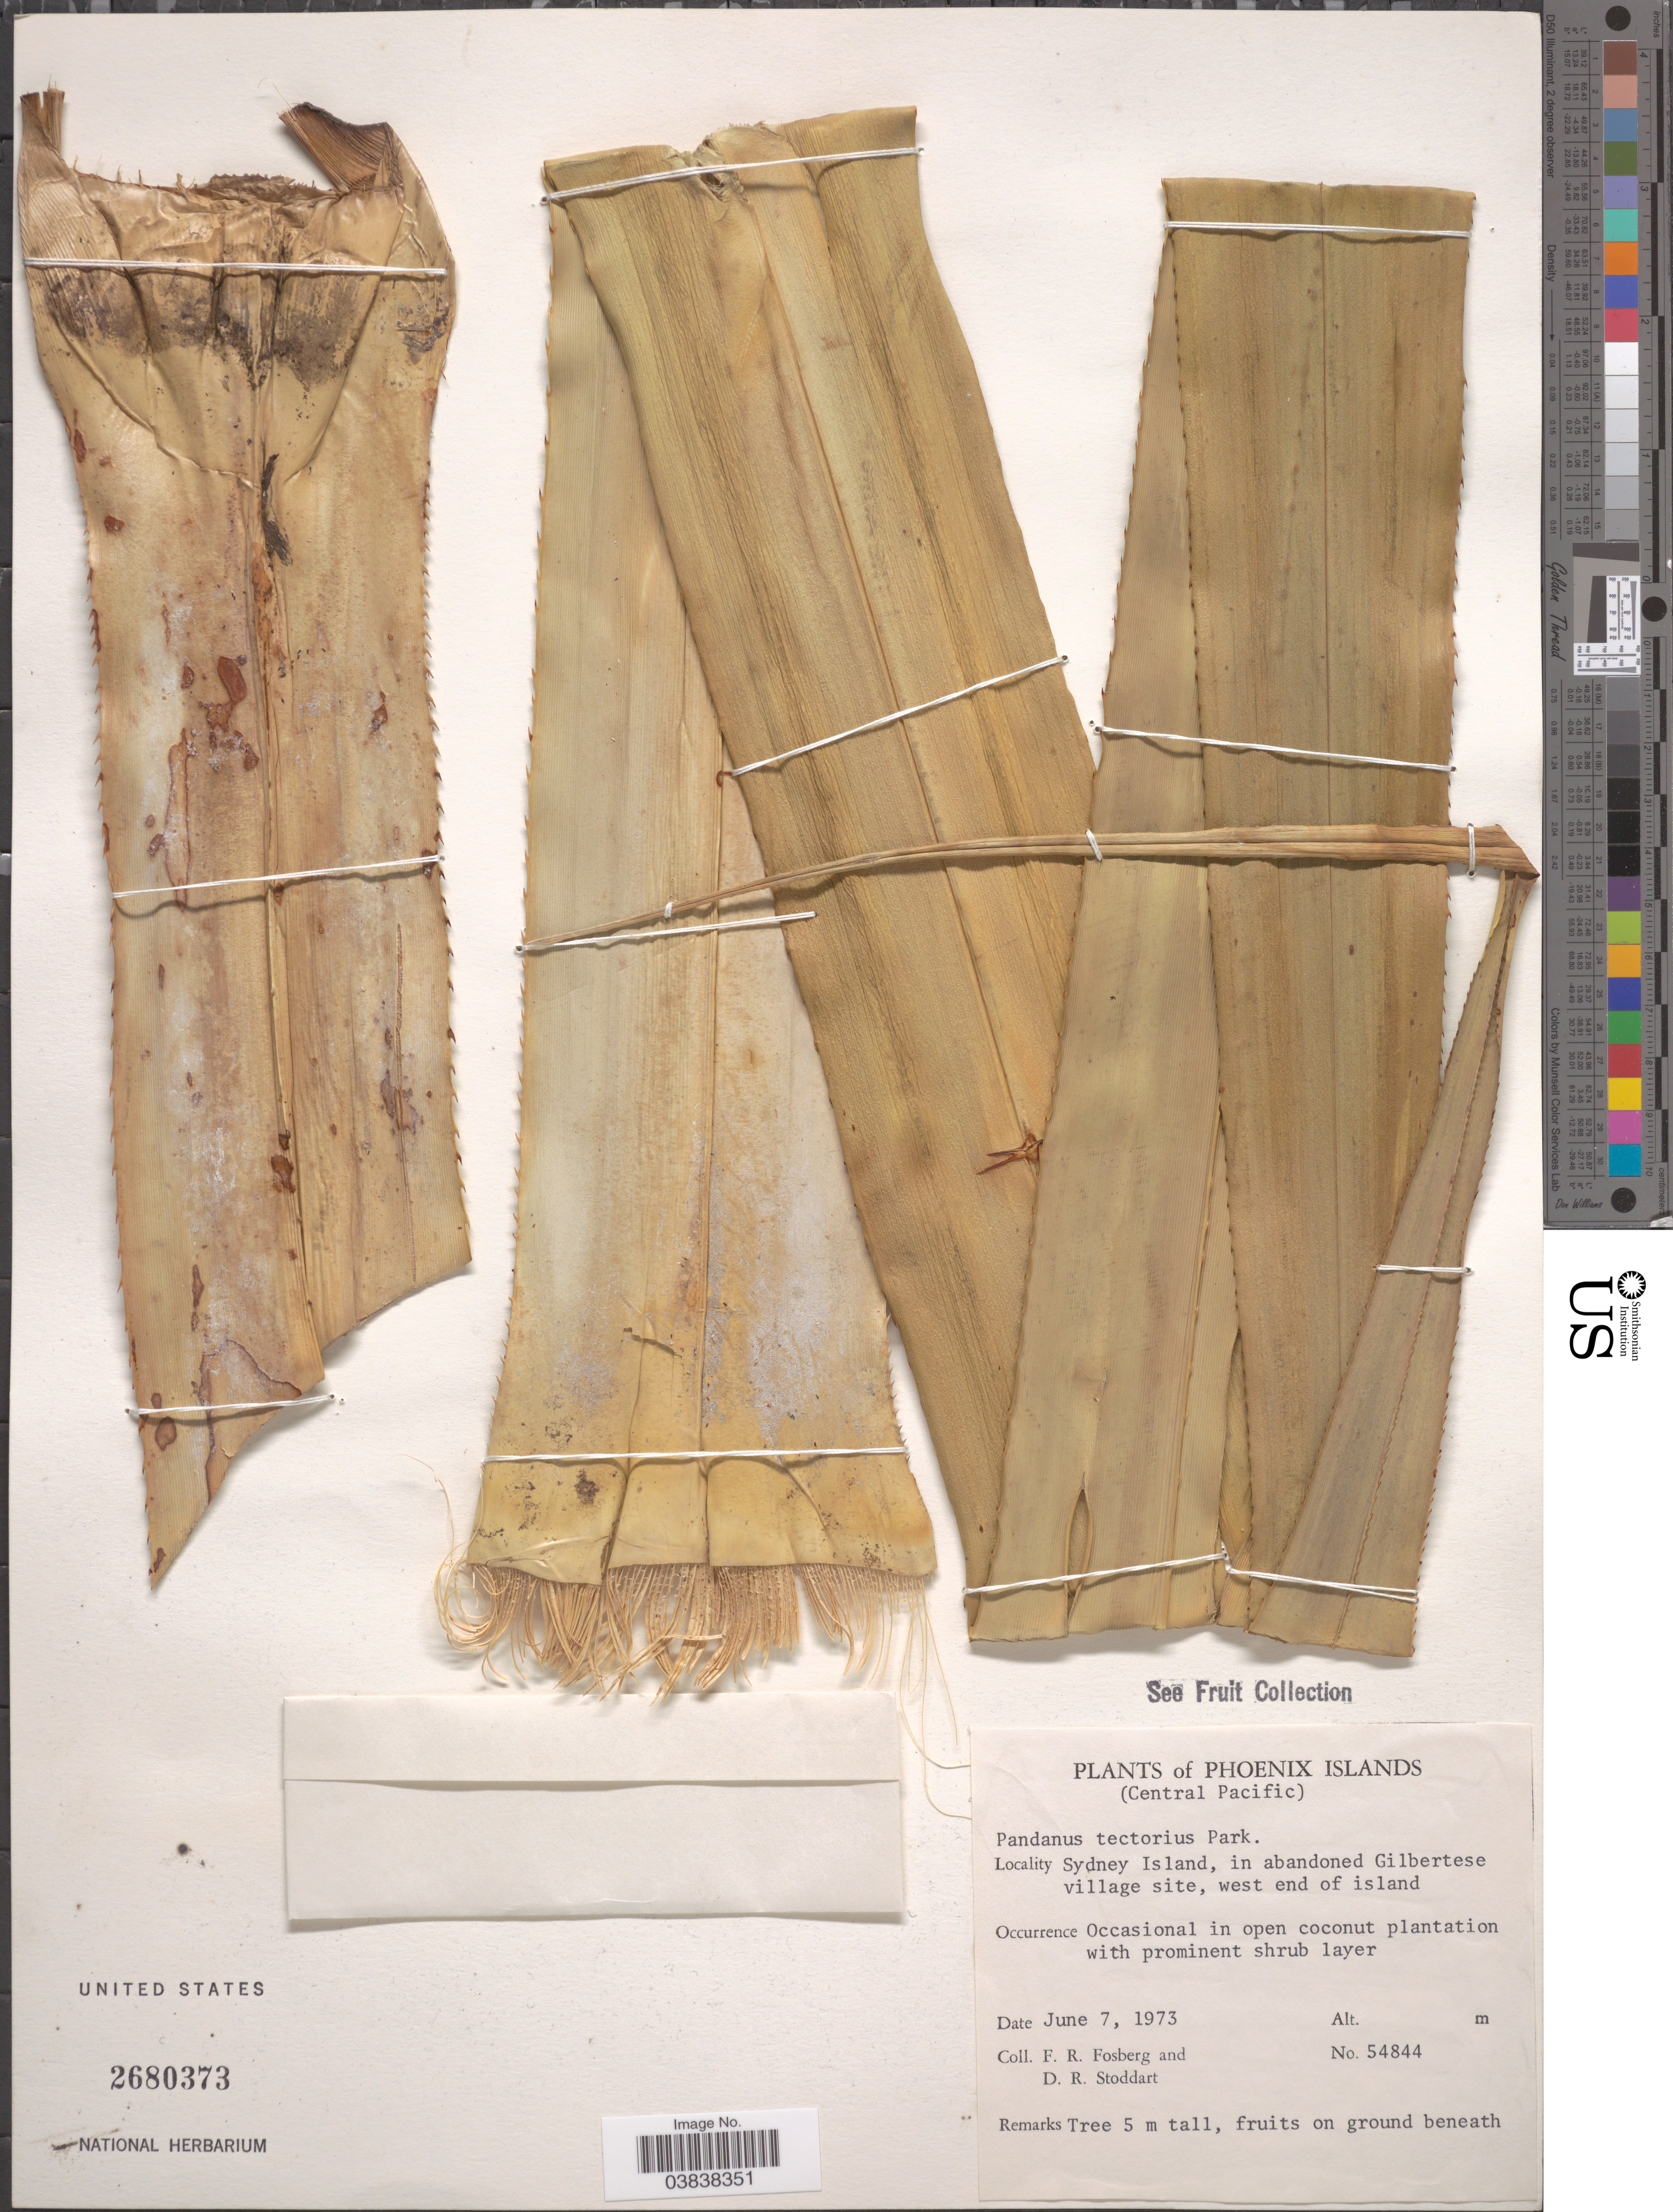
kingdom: Plantae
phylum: Tracheophyta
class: Liliopsida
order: Pandanales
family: Pandanaceae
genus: Pandanus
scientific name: Pandanus tectorius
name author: Parkinson ex DuRoi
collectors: F. R. Fosberg & D. R. Stoddart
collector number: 54844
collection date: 1973-06-07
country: Kiribati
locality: Phoenix Islands. (Central Pacific). Sydney Island, in abandoned Gilbertese village site, west end of island.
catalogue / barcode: US 2680373